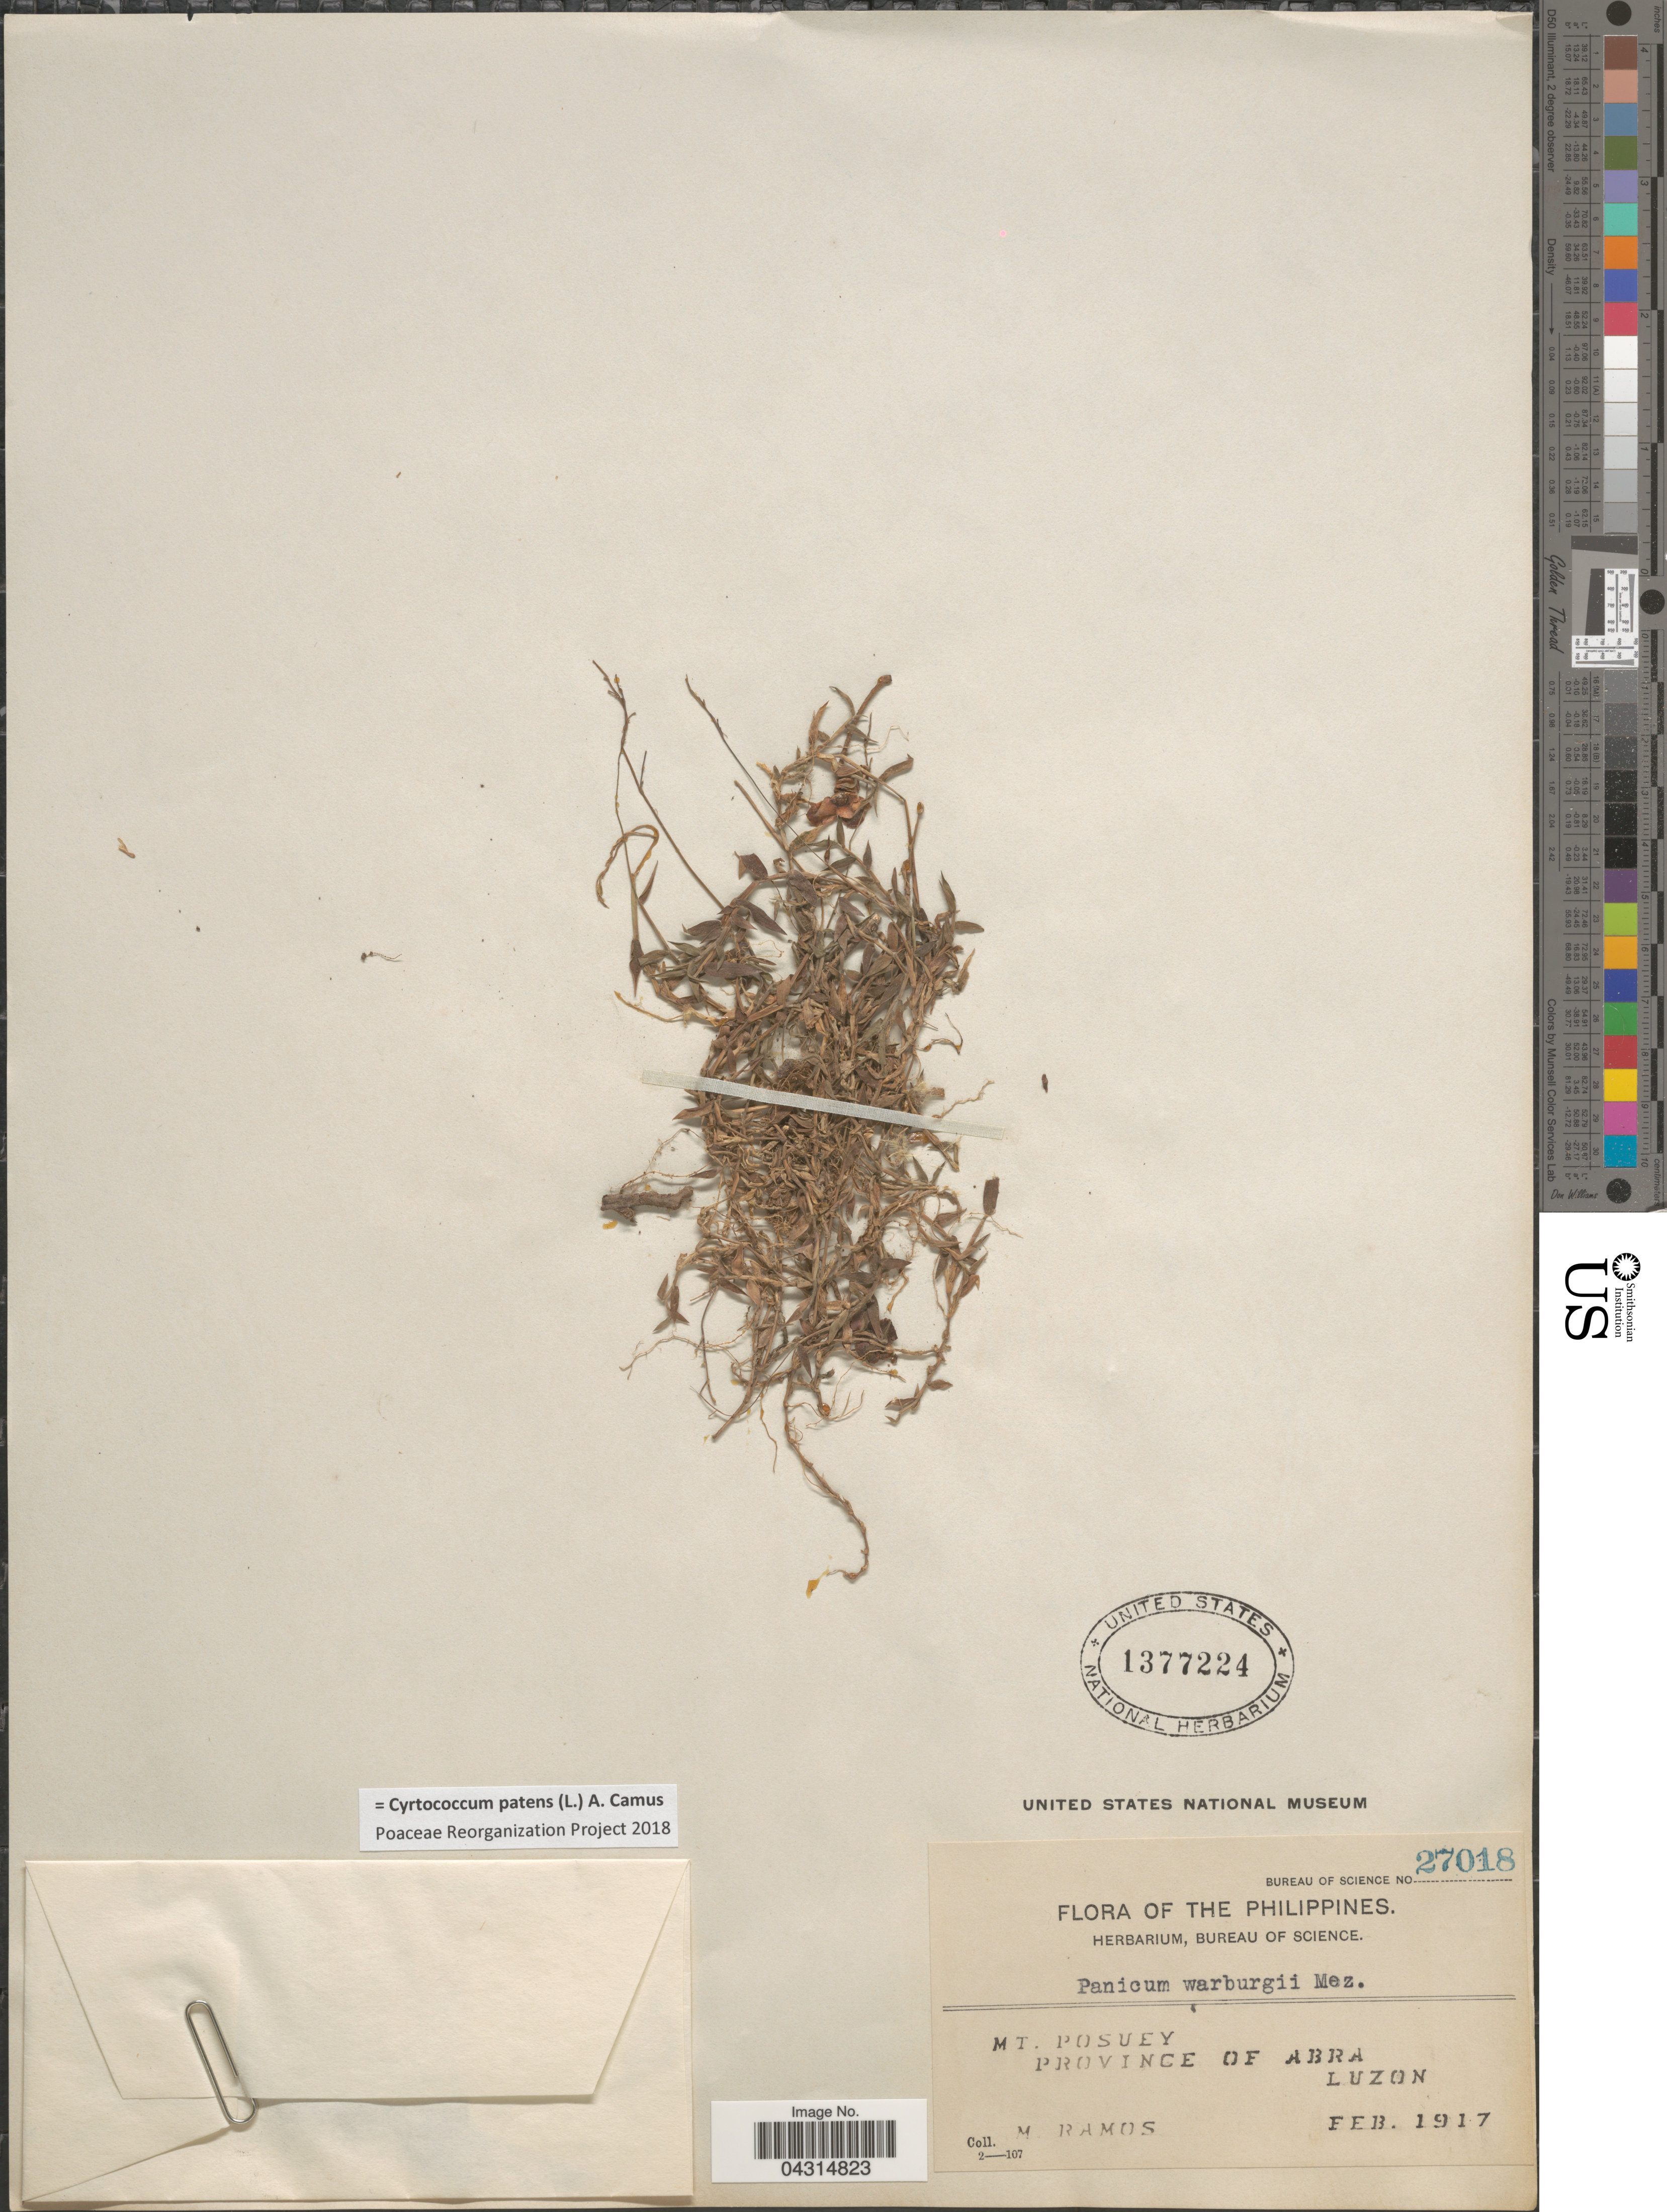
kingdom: Plantae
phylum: Tracheophyta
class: Liliopsida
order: Poales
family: Poaceae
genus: Cyrtococcum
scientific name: Cyrtococcum patens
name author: (L.) A. Camus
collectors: M. Ramos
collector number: Bureau of Science 27018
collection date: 1917-02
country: Philippines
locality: Mt. Posuey. Province of Abra. Luzon.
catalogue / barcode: US 1377224